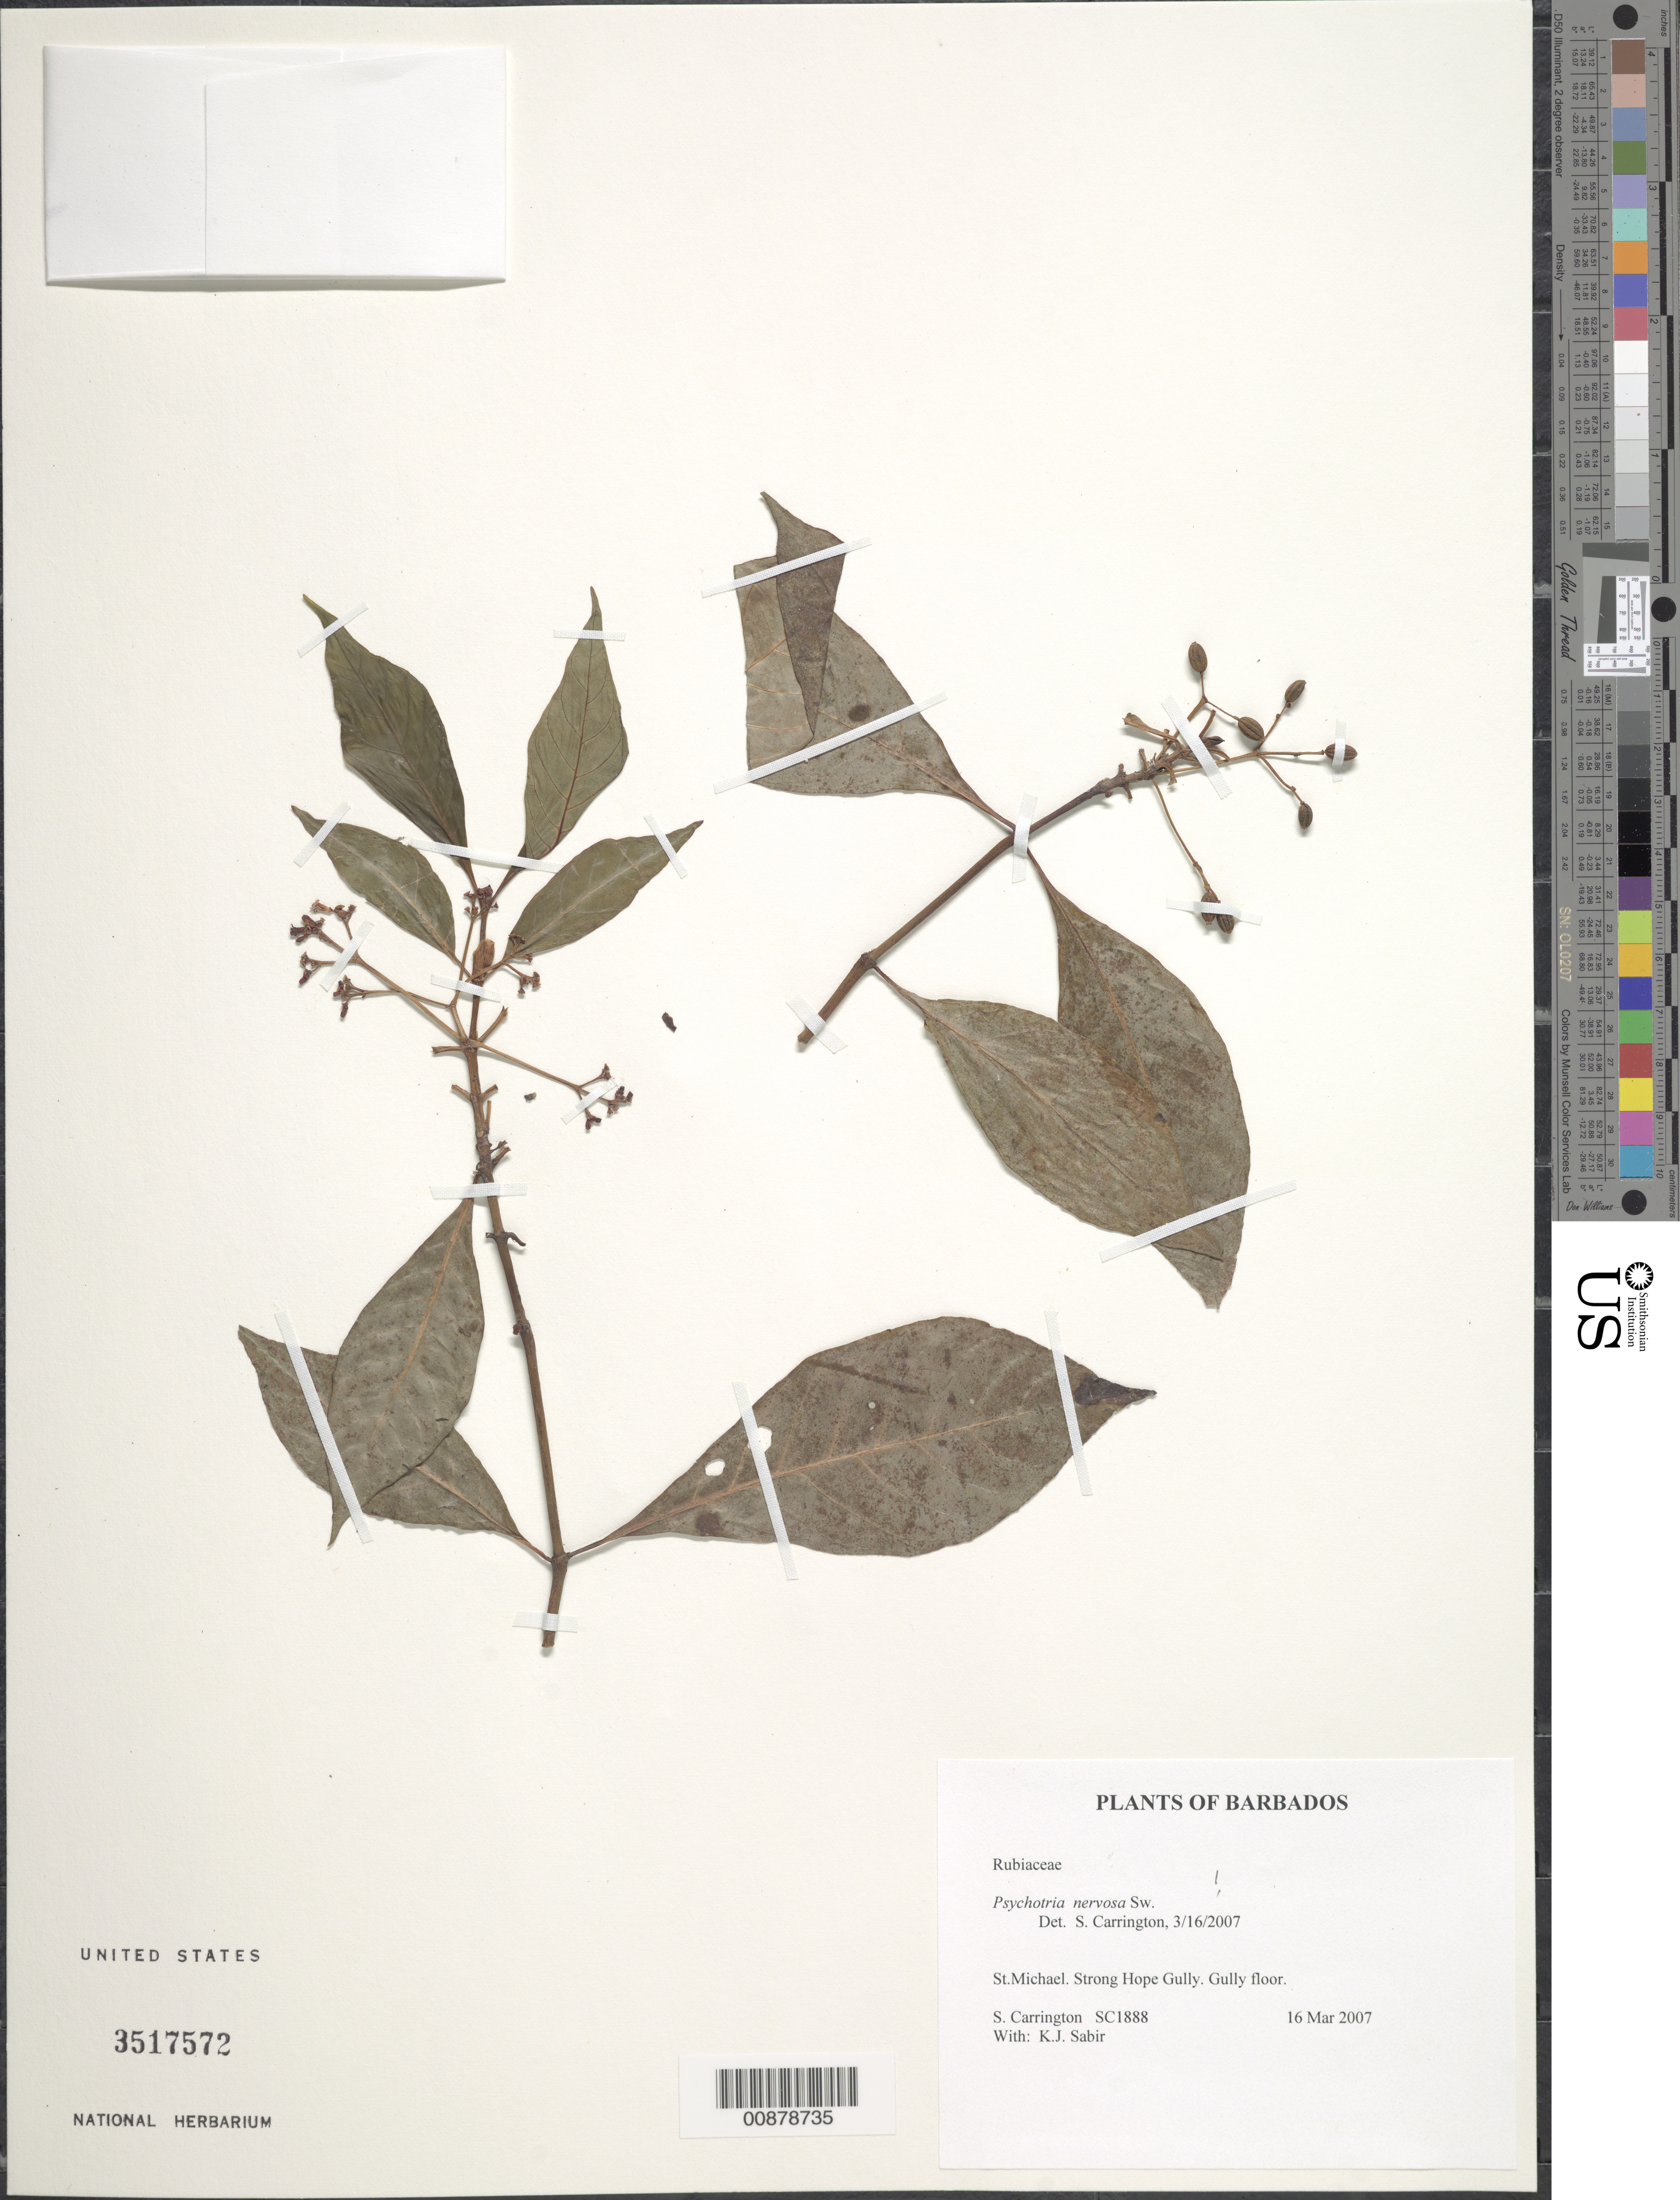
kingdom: Plantae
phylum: Tracheophyta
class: Magnoliopsida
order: Gentianales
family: Rubiaceae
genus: Psychotria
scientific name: Psychotria nervosa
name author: Sw.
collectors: C. M. S. Carrington & K. Sabir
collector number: SC 1888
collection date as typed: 16 Mar 2007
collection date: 2007-03-16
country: Barbados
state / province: Saint Michael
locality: Strong Hope Gully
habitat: Gully floor.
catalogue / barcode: US 3517572